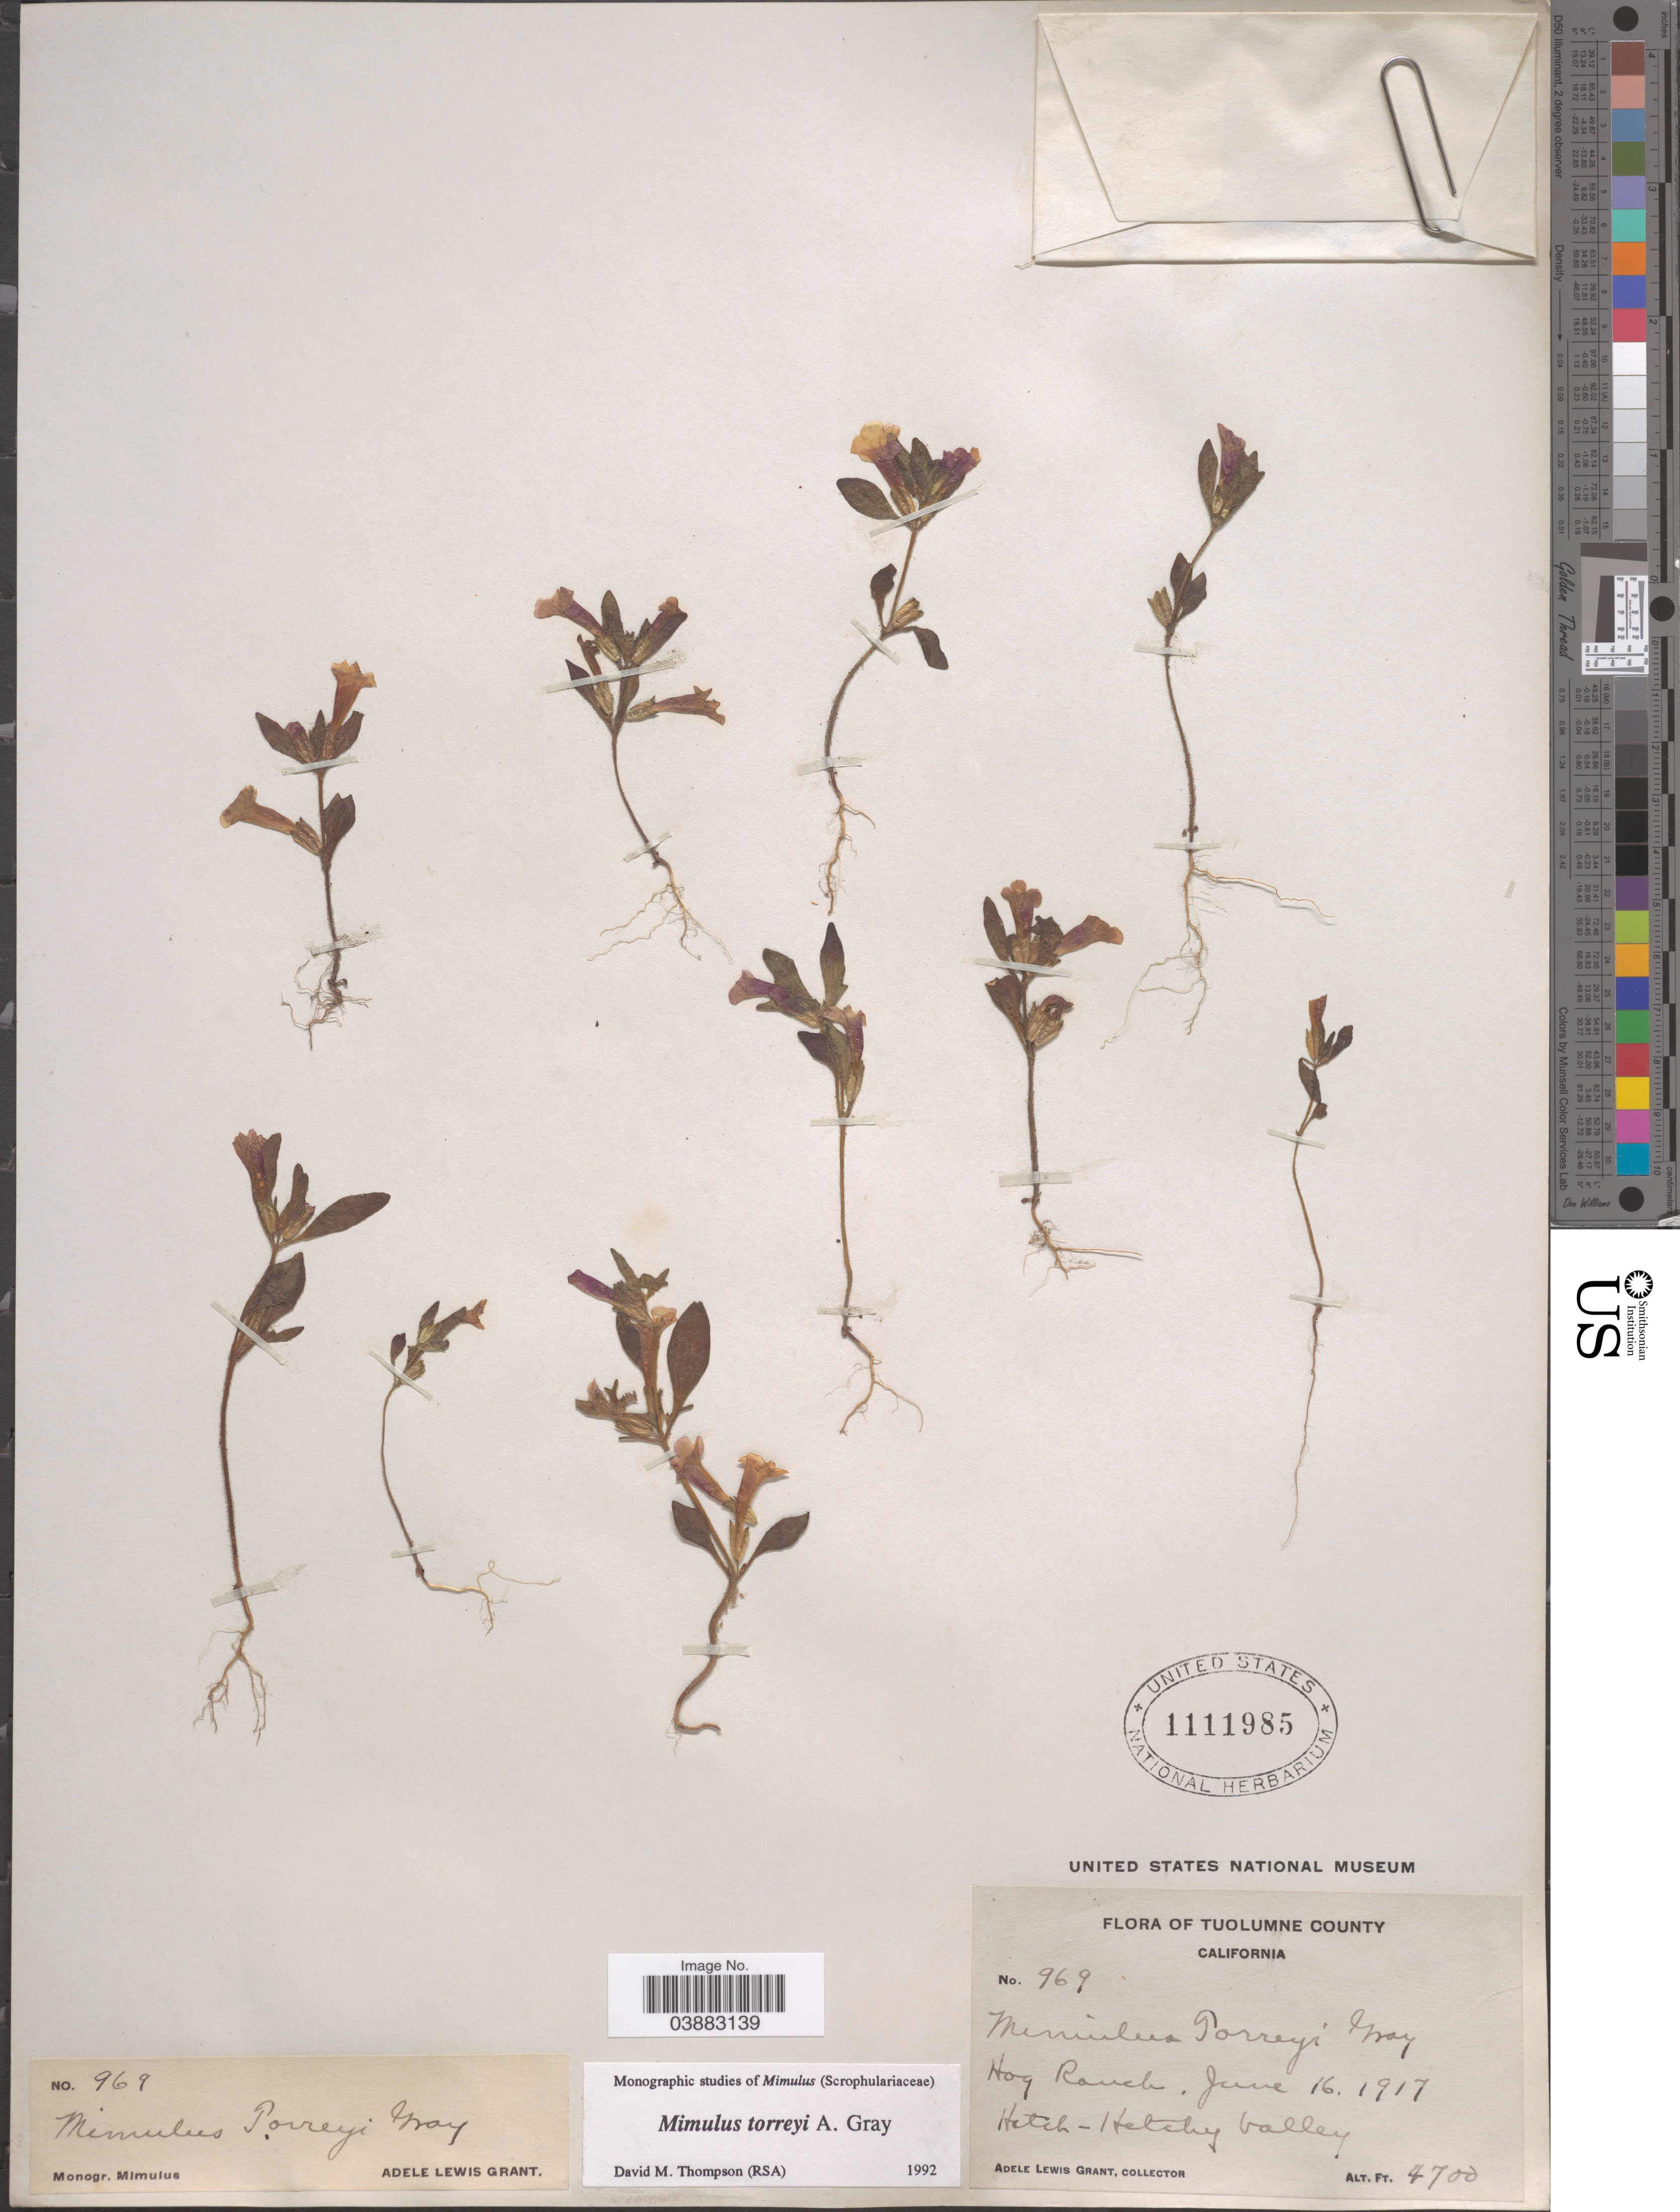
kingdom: Plantae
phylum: Tracheophyta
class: Magnoliopsida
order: Lamiales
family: Phrymaceae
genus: Mimulus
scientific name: Mimulus torreyi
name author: A. Gray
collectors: A. L. Grant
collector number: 969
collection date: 1917-06-16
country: United States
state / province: California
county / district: Tuolumne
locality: Tuolumne County. Hog Ranch. Hetch-Hetchy Valley.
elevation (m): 1433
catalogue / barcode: US 1111985